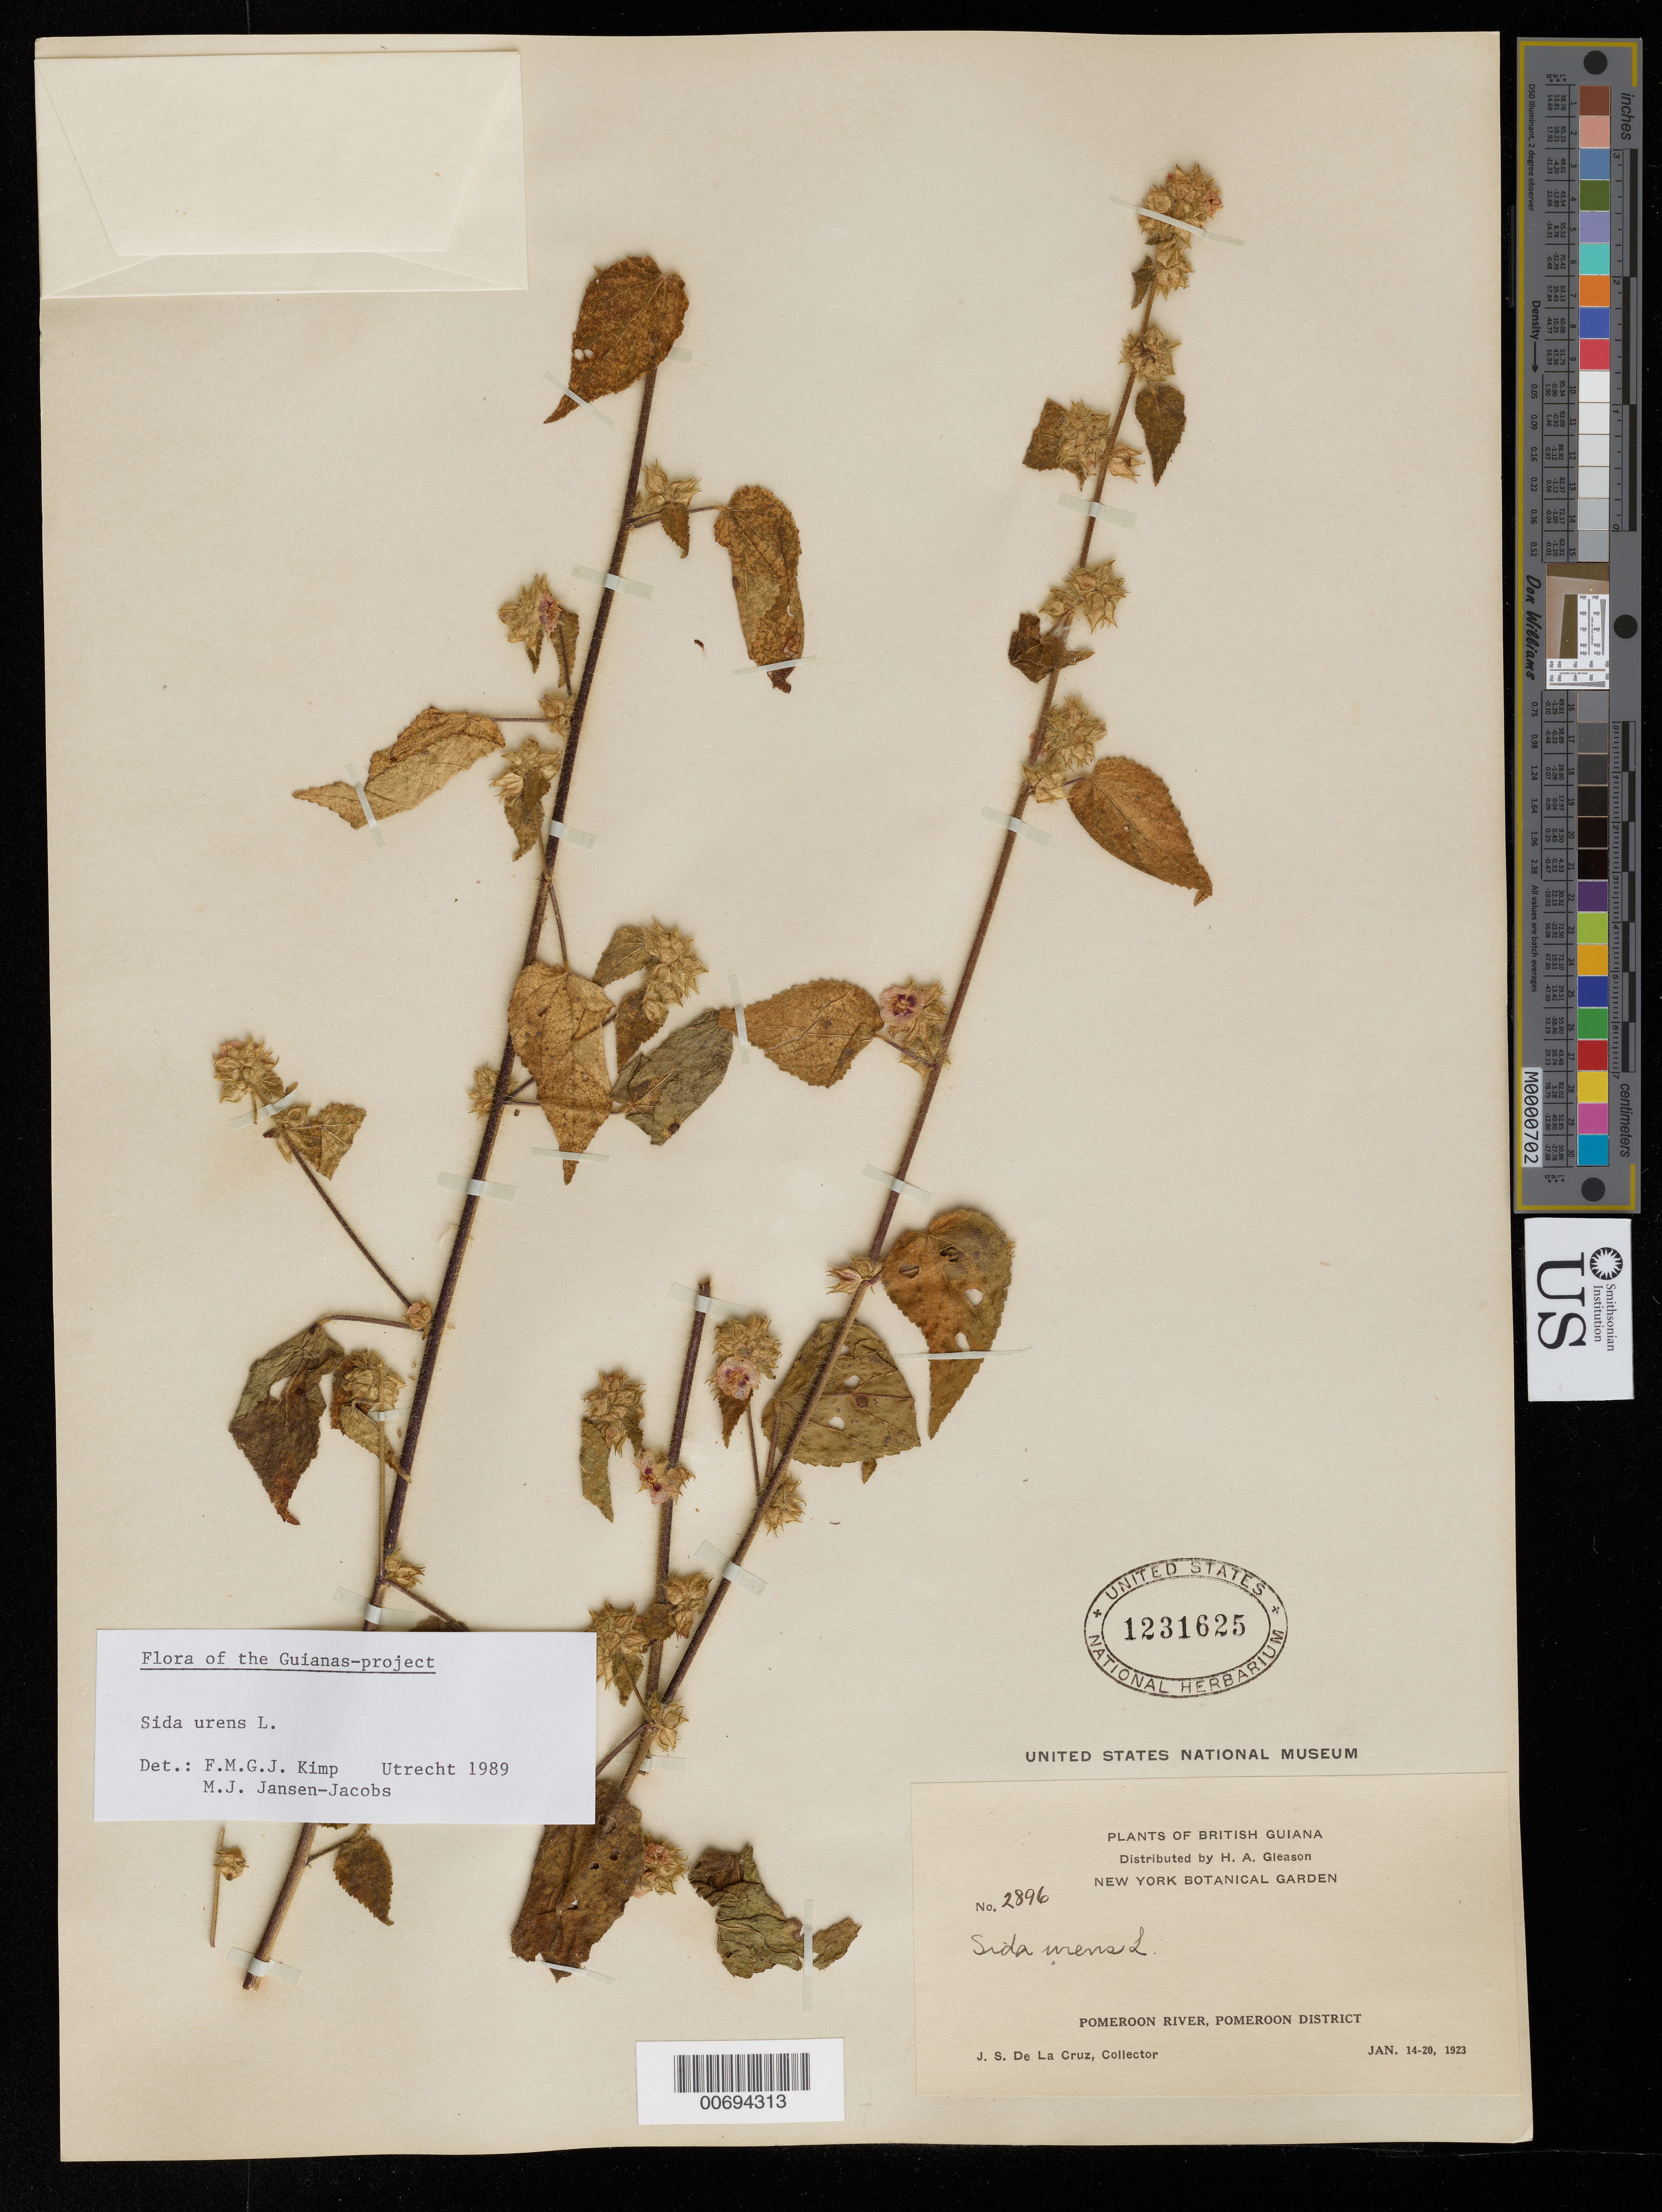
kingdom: Plantae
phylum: Tracheophyta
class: Magnoliopsida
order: Malvales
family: Malvaceae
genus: Sida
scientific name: Sida urens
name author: L.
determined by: Kimp, F. M.; Jansen-Jacobs, M. J.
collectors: J. S. de la Cruz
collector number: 2896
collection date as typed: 14-Jan-23 to 20-Jan-23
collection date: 1923-01-14/1923-01-20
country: Guyana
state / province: Pomeroon-Supenaam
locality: Pomeroon R.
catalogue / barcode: US 1231625